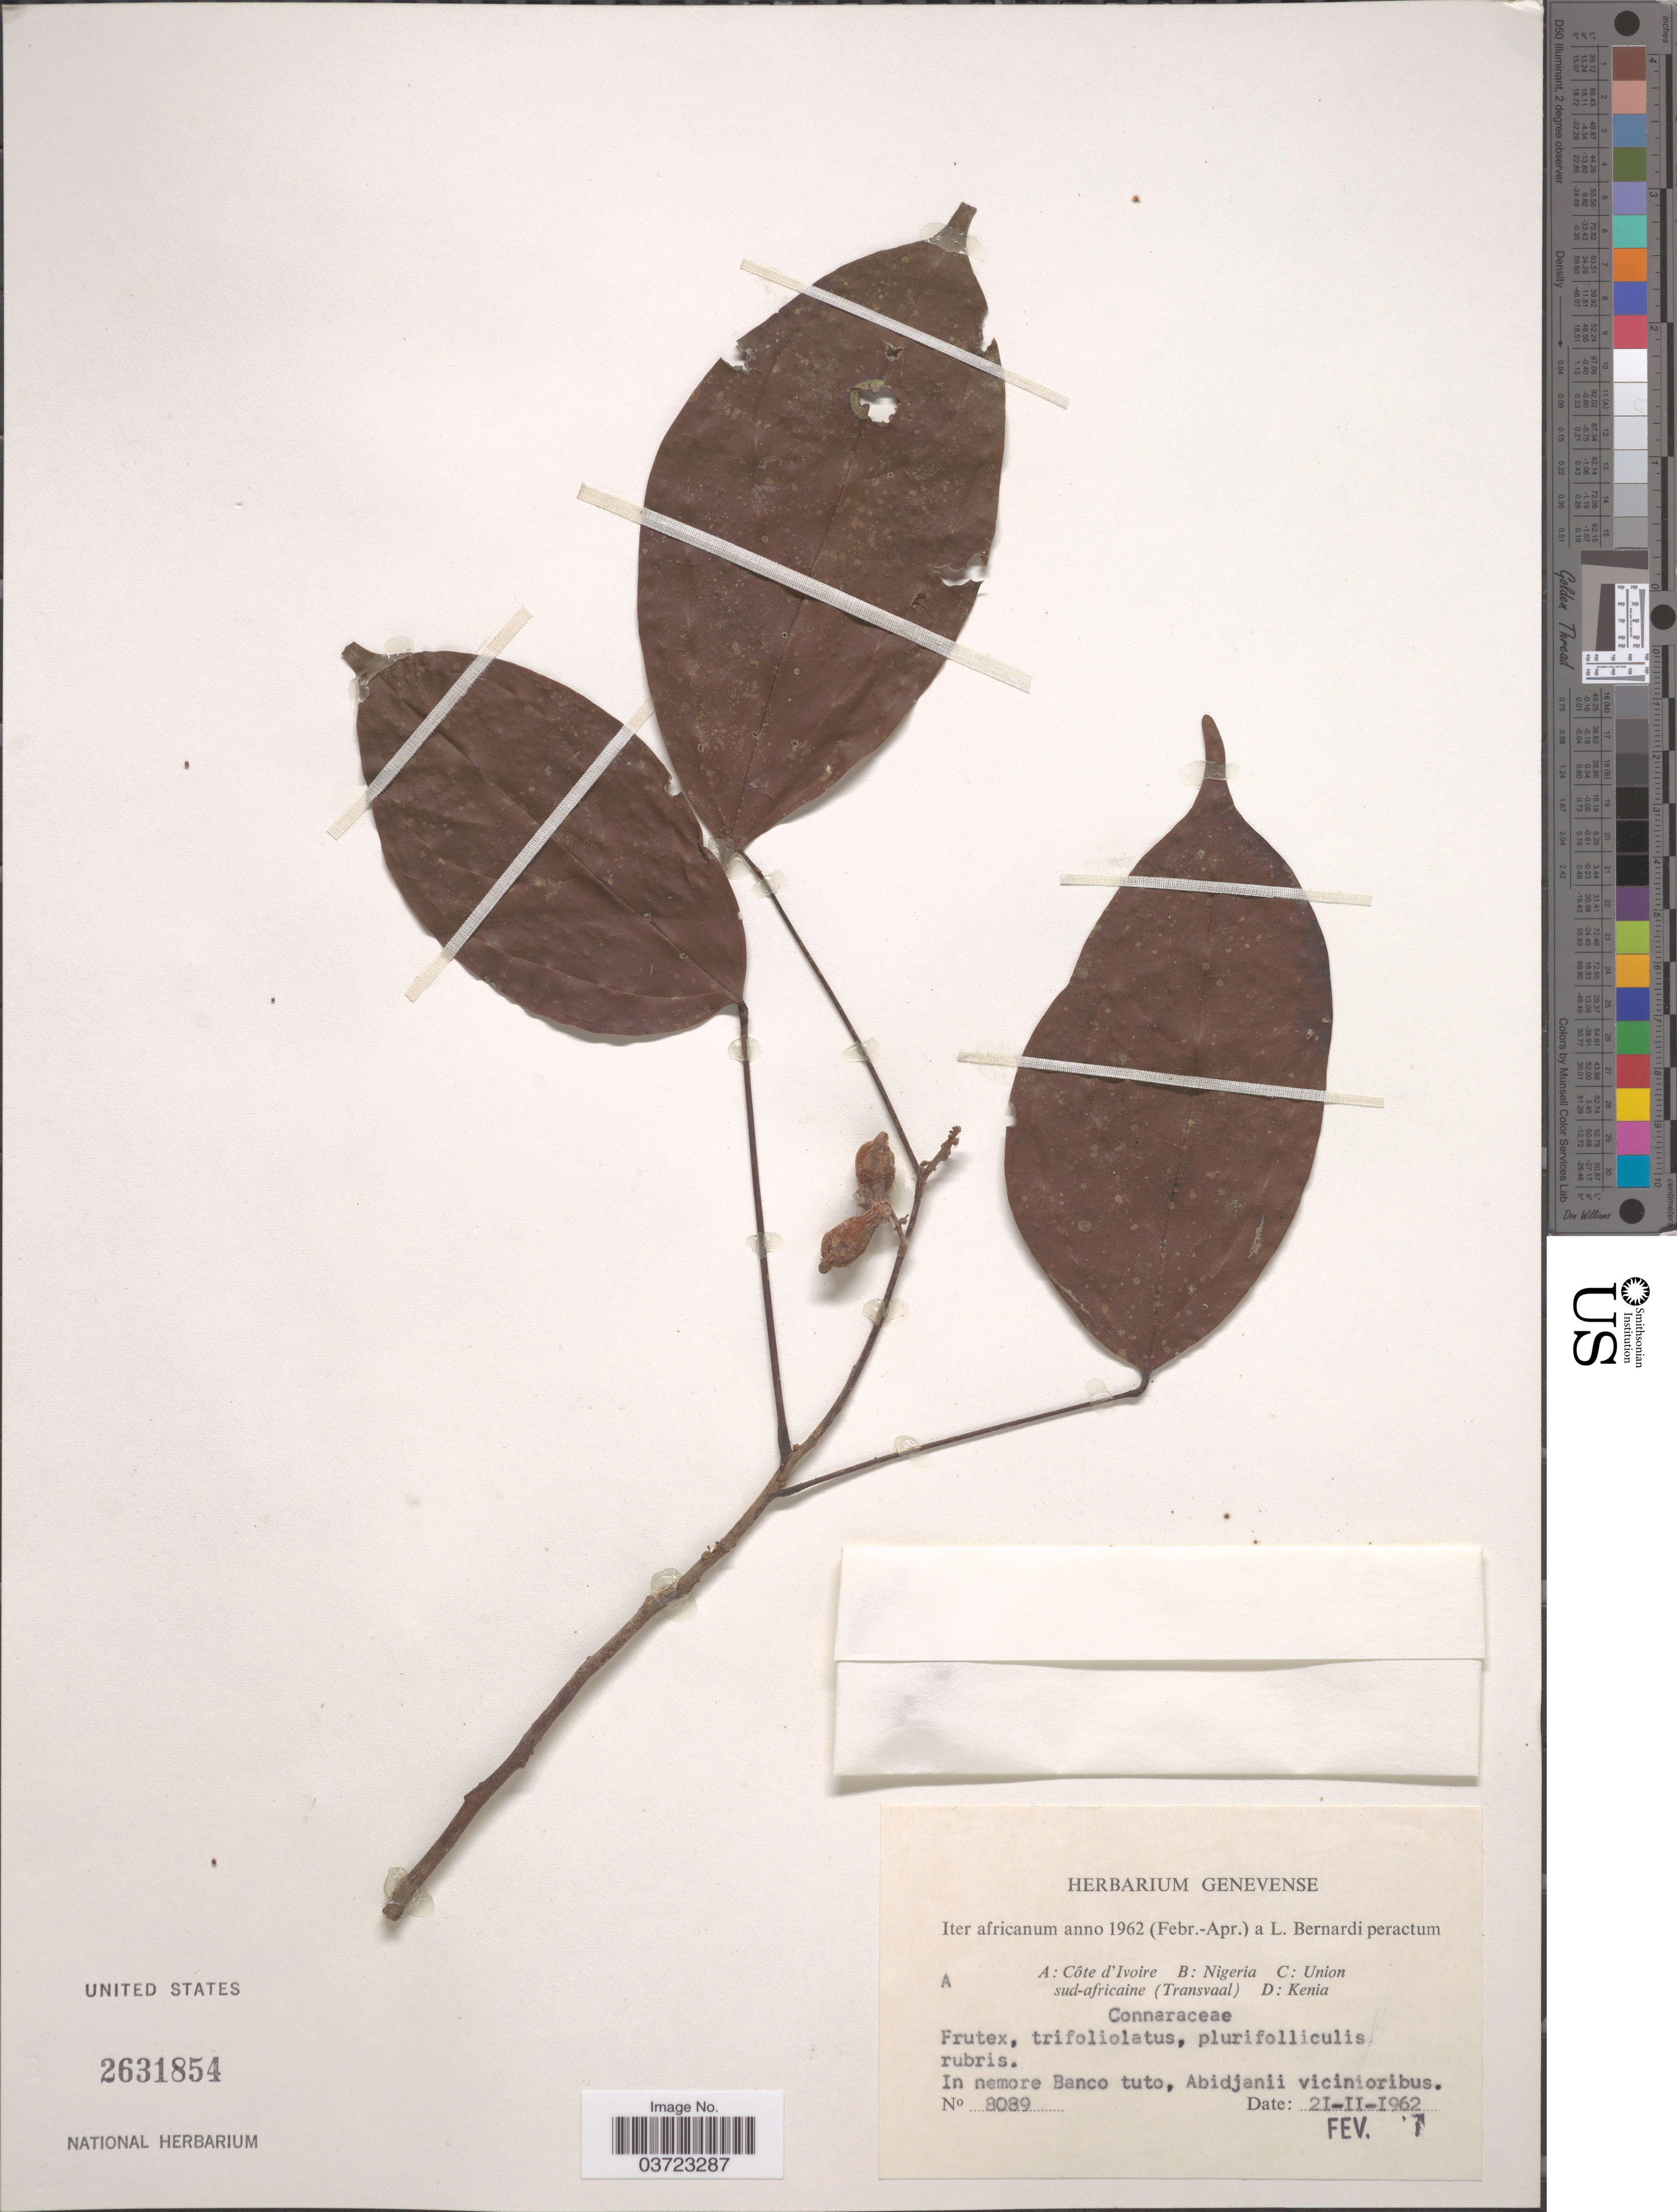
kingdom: Plantae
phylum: Tracheophyta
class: Magnoliopsida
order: Oxalidales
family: Connaraceae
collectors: L. Bernardi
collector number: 8089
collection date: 1962-02-21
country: Ivory Coast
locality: Côte d'Ivoire, In nemore Banco tuto, Abidjanii vicinioribus.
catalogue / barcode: US 2631854